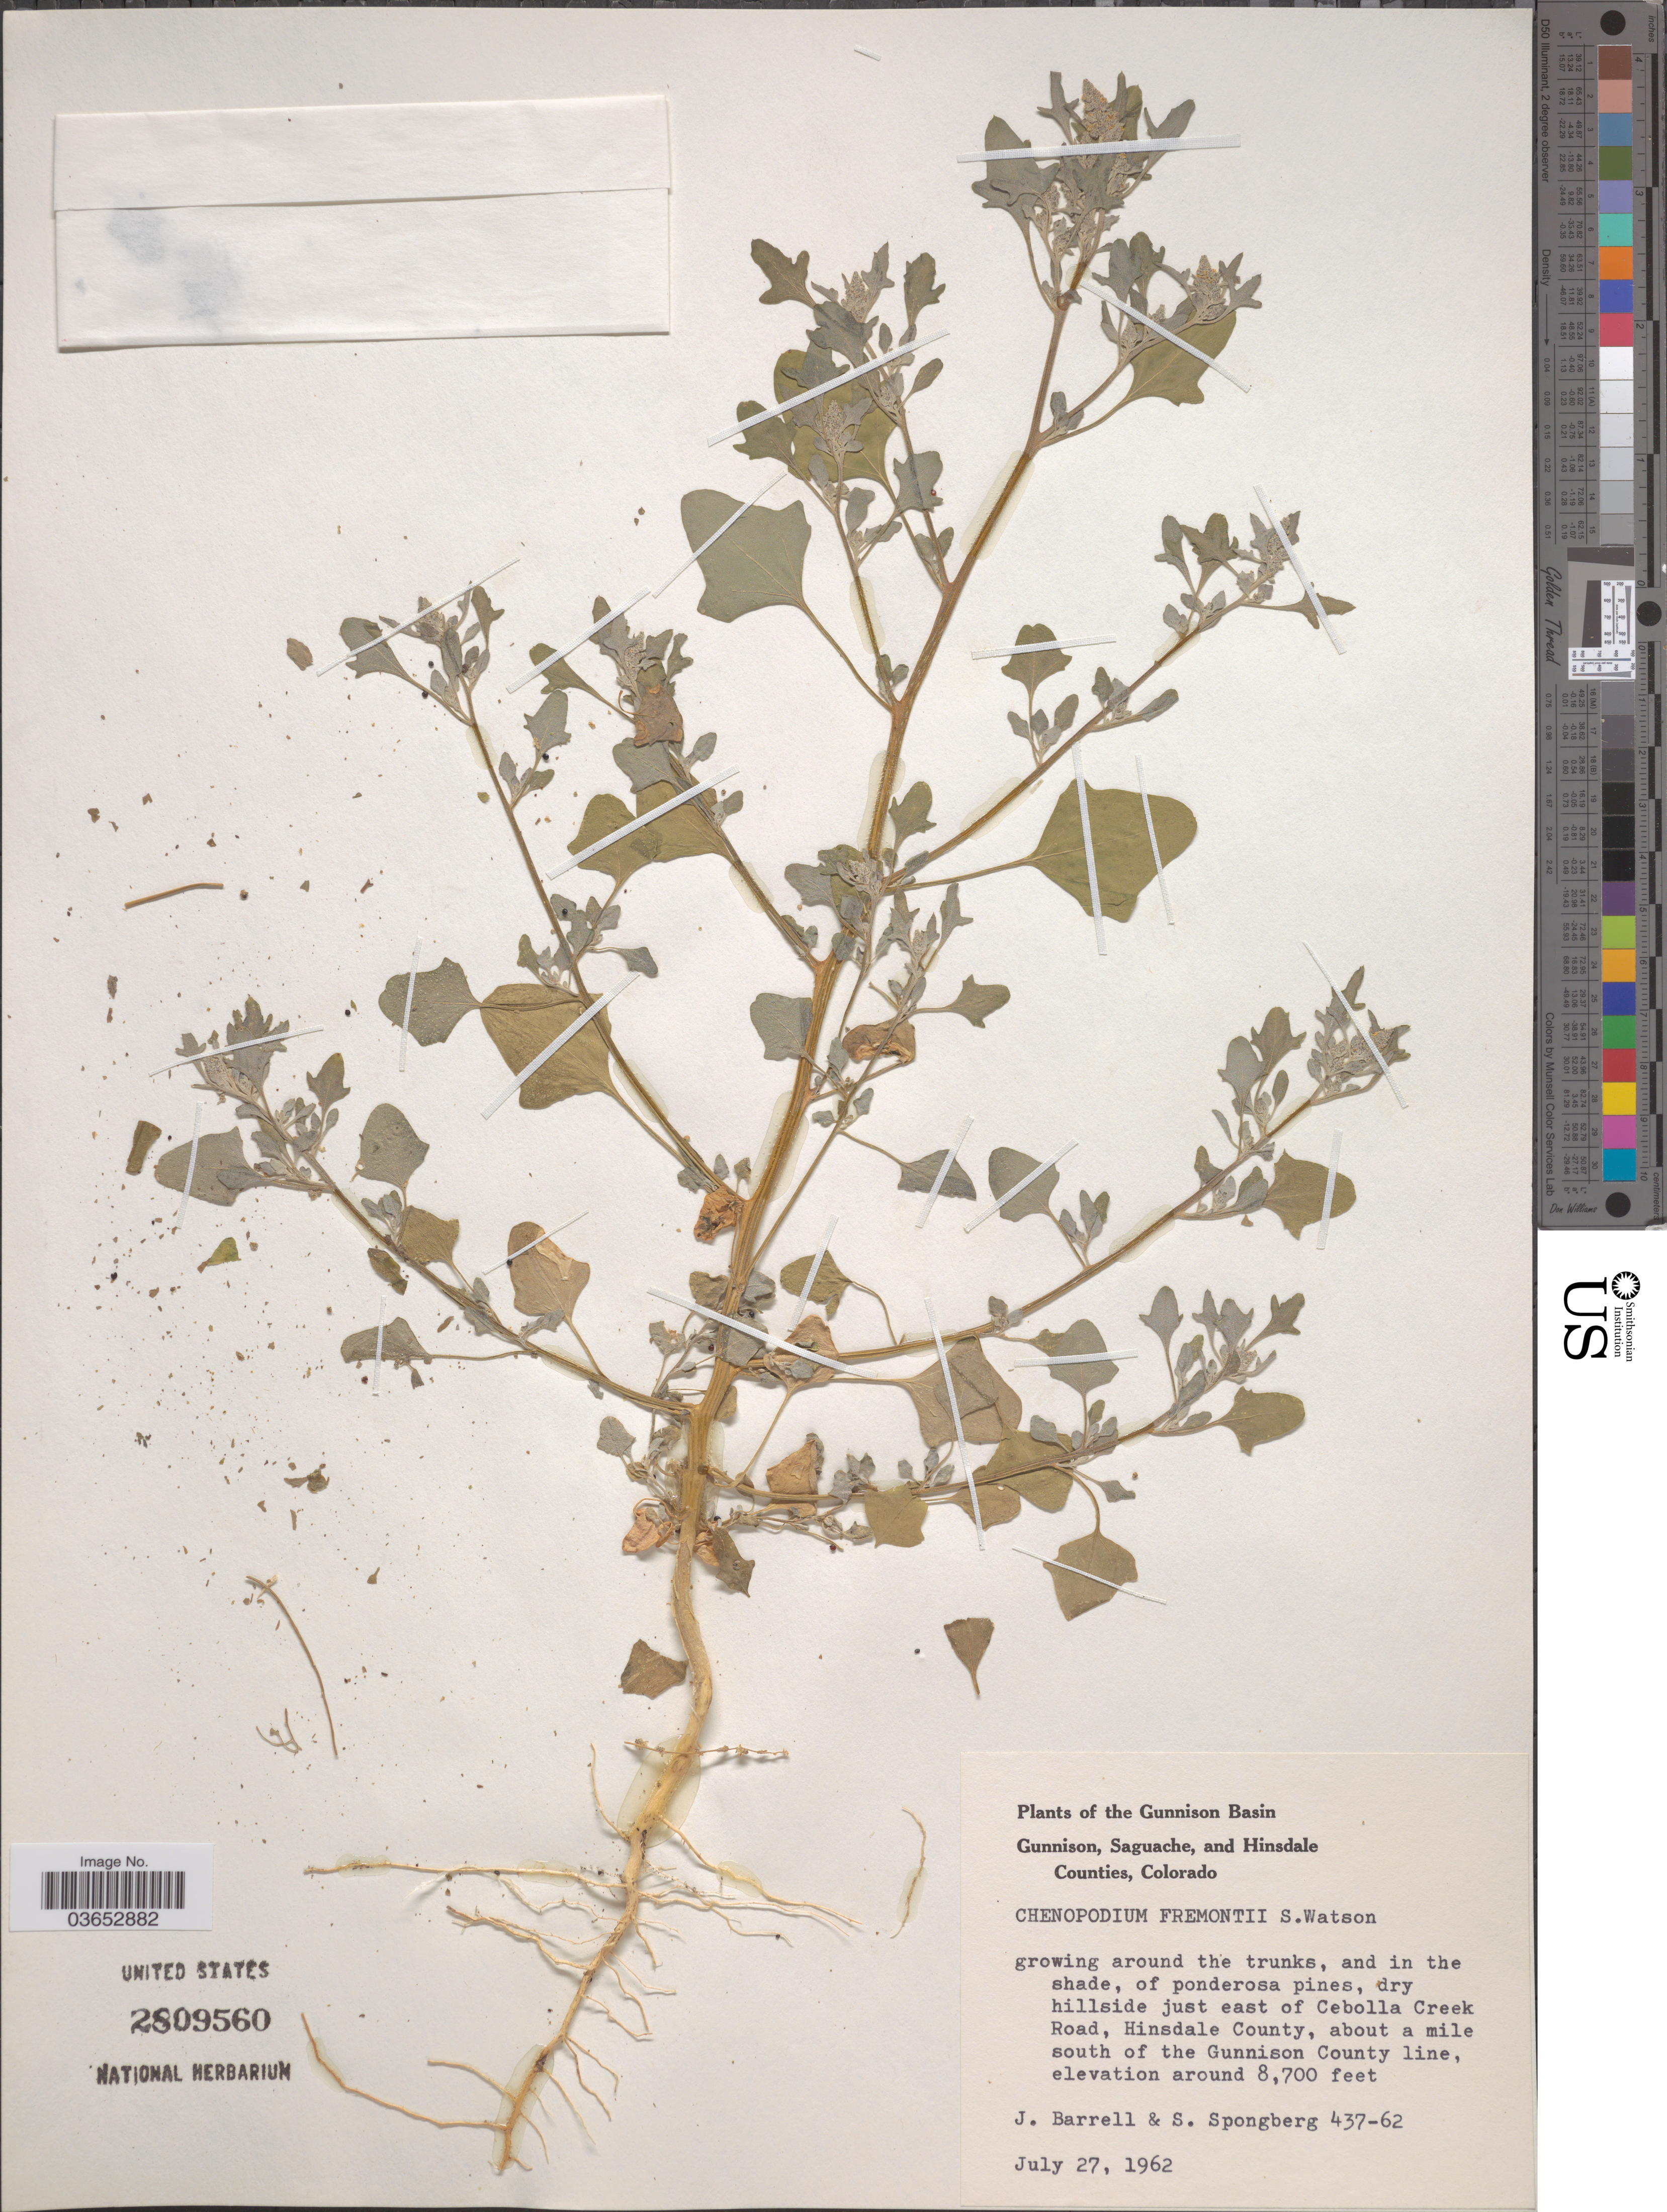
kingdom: Plantae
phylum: Tracheophyta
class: Magnoliopsida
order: Caryophyllales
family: Amaranthaceae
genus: Chenopodium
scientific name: Chenopodium fremontii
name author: S. Watson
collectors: J. Barrell & S. A.Spongberg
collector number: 437-62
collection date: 1962-07-27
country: United States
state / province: Colorado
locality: The Gunnison Basin. Dry hillside just east of Cebolla Creek Road, Hinsdale County, about a mile south of the Gunnison County line.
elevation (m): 2652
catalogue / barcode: US 2809560